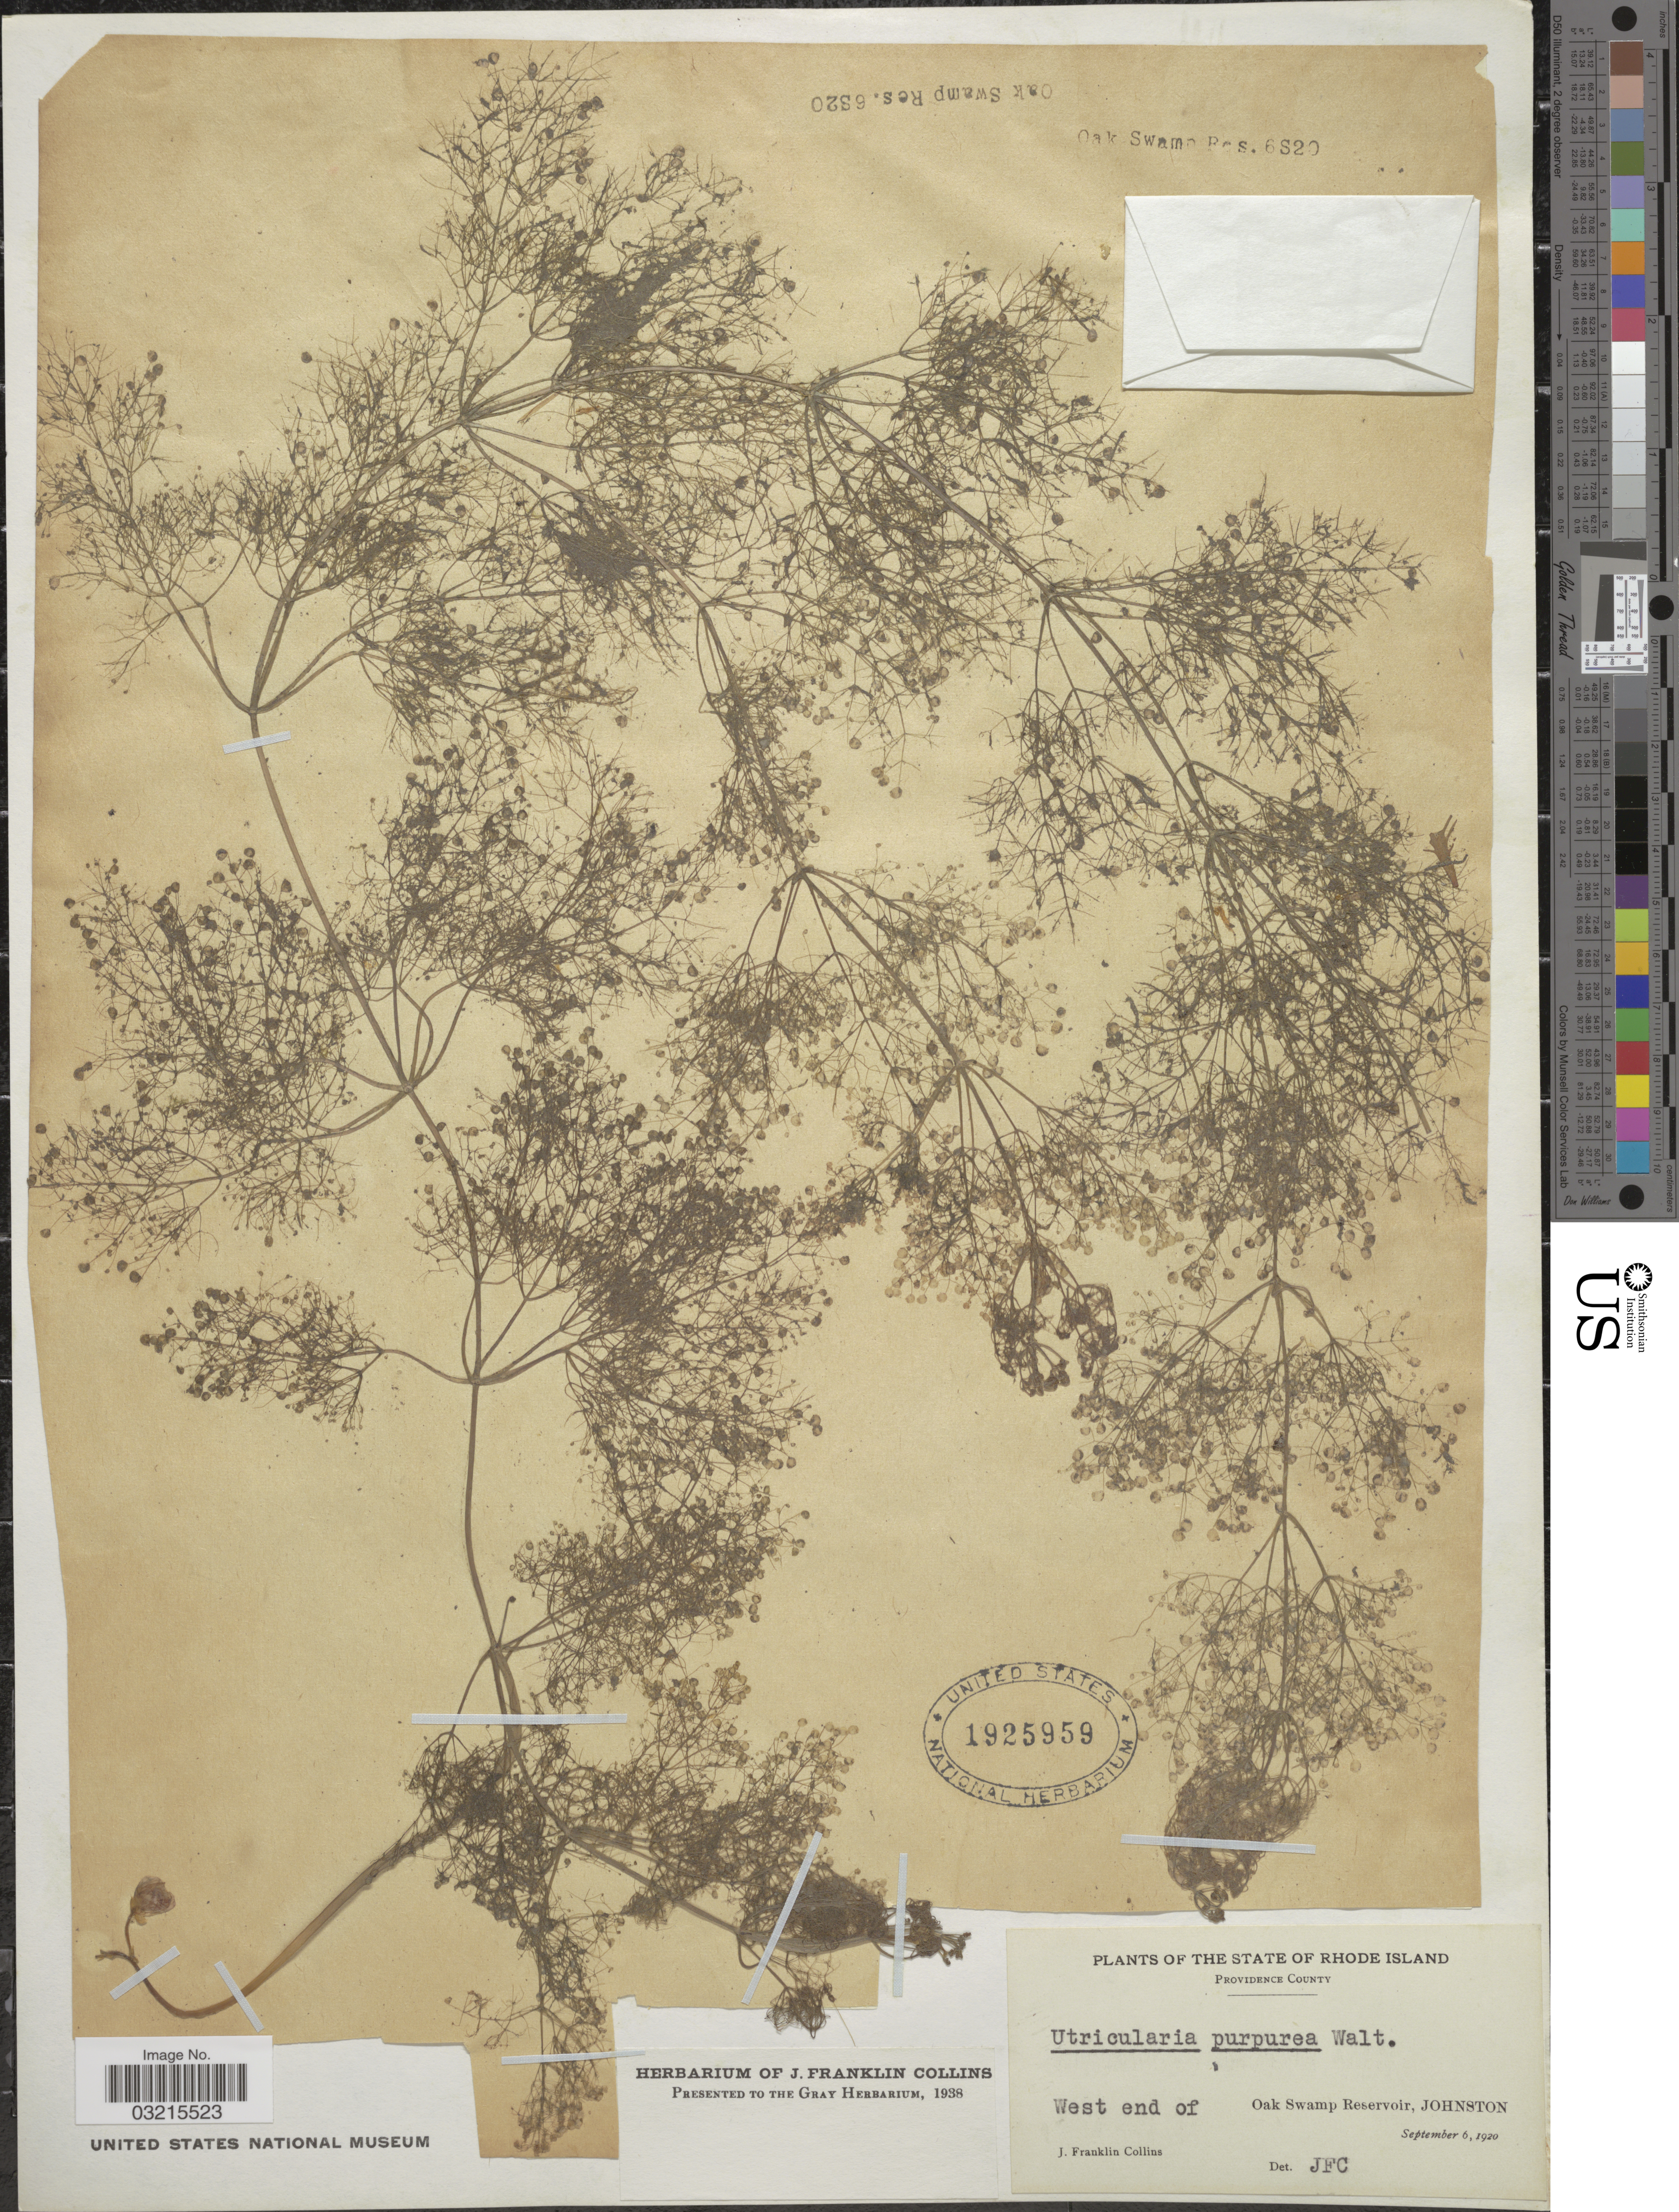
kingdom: Plantae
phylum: Tracheophyta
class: Magnoliopsida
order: Lamiales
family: Lentibulariaceae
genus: Utricularia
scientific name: Utricularia purpurea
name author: Walter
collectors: J. Collins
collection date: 1920-09-06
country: United States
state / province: Rhode Island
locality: Providence County. West end of Oak Swamp Reservoir, Johnston.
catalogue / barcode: US 1925959